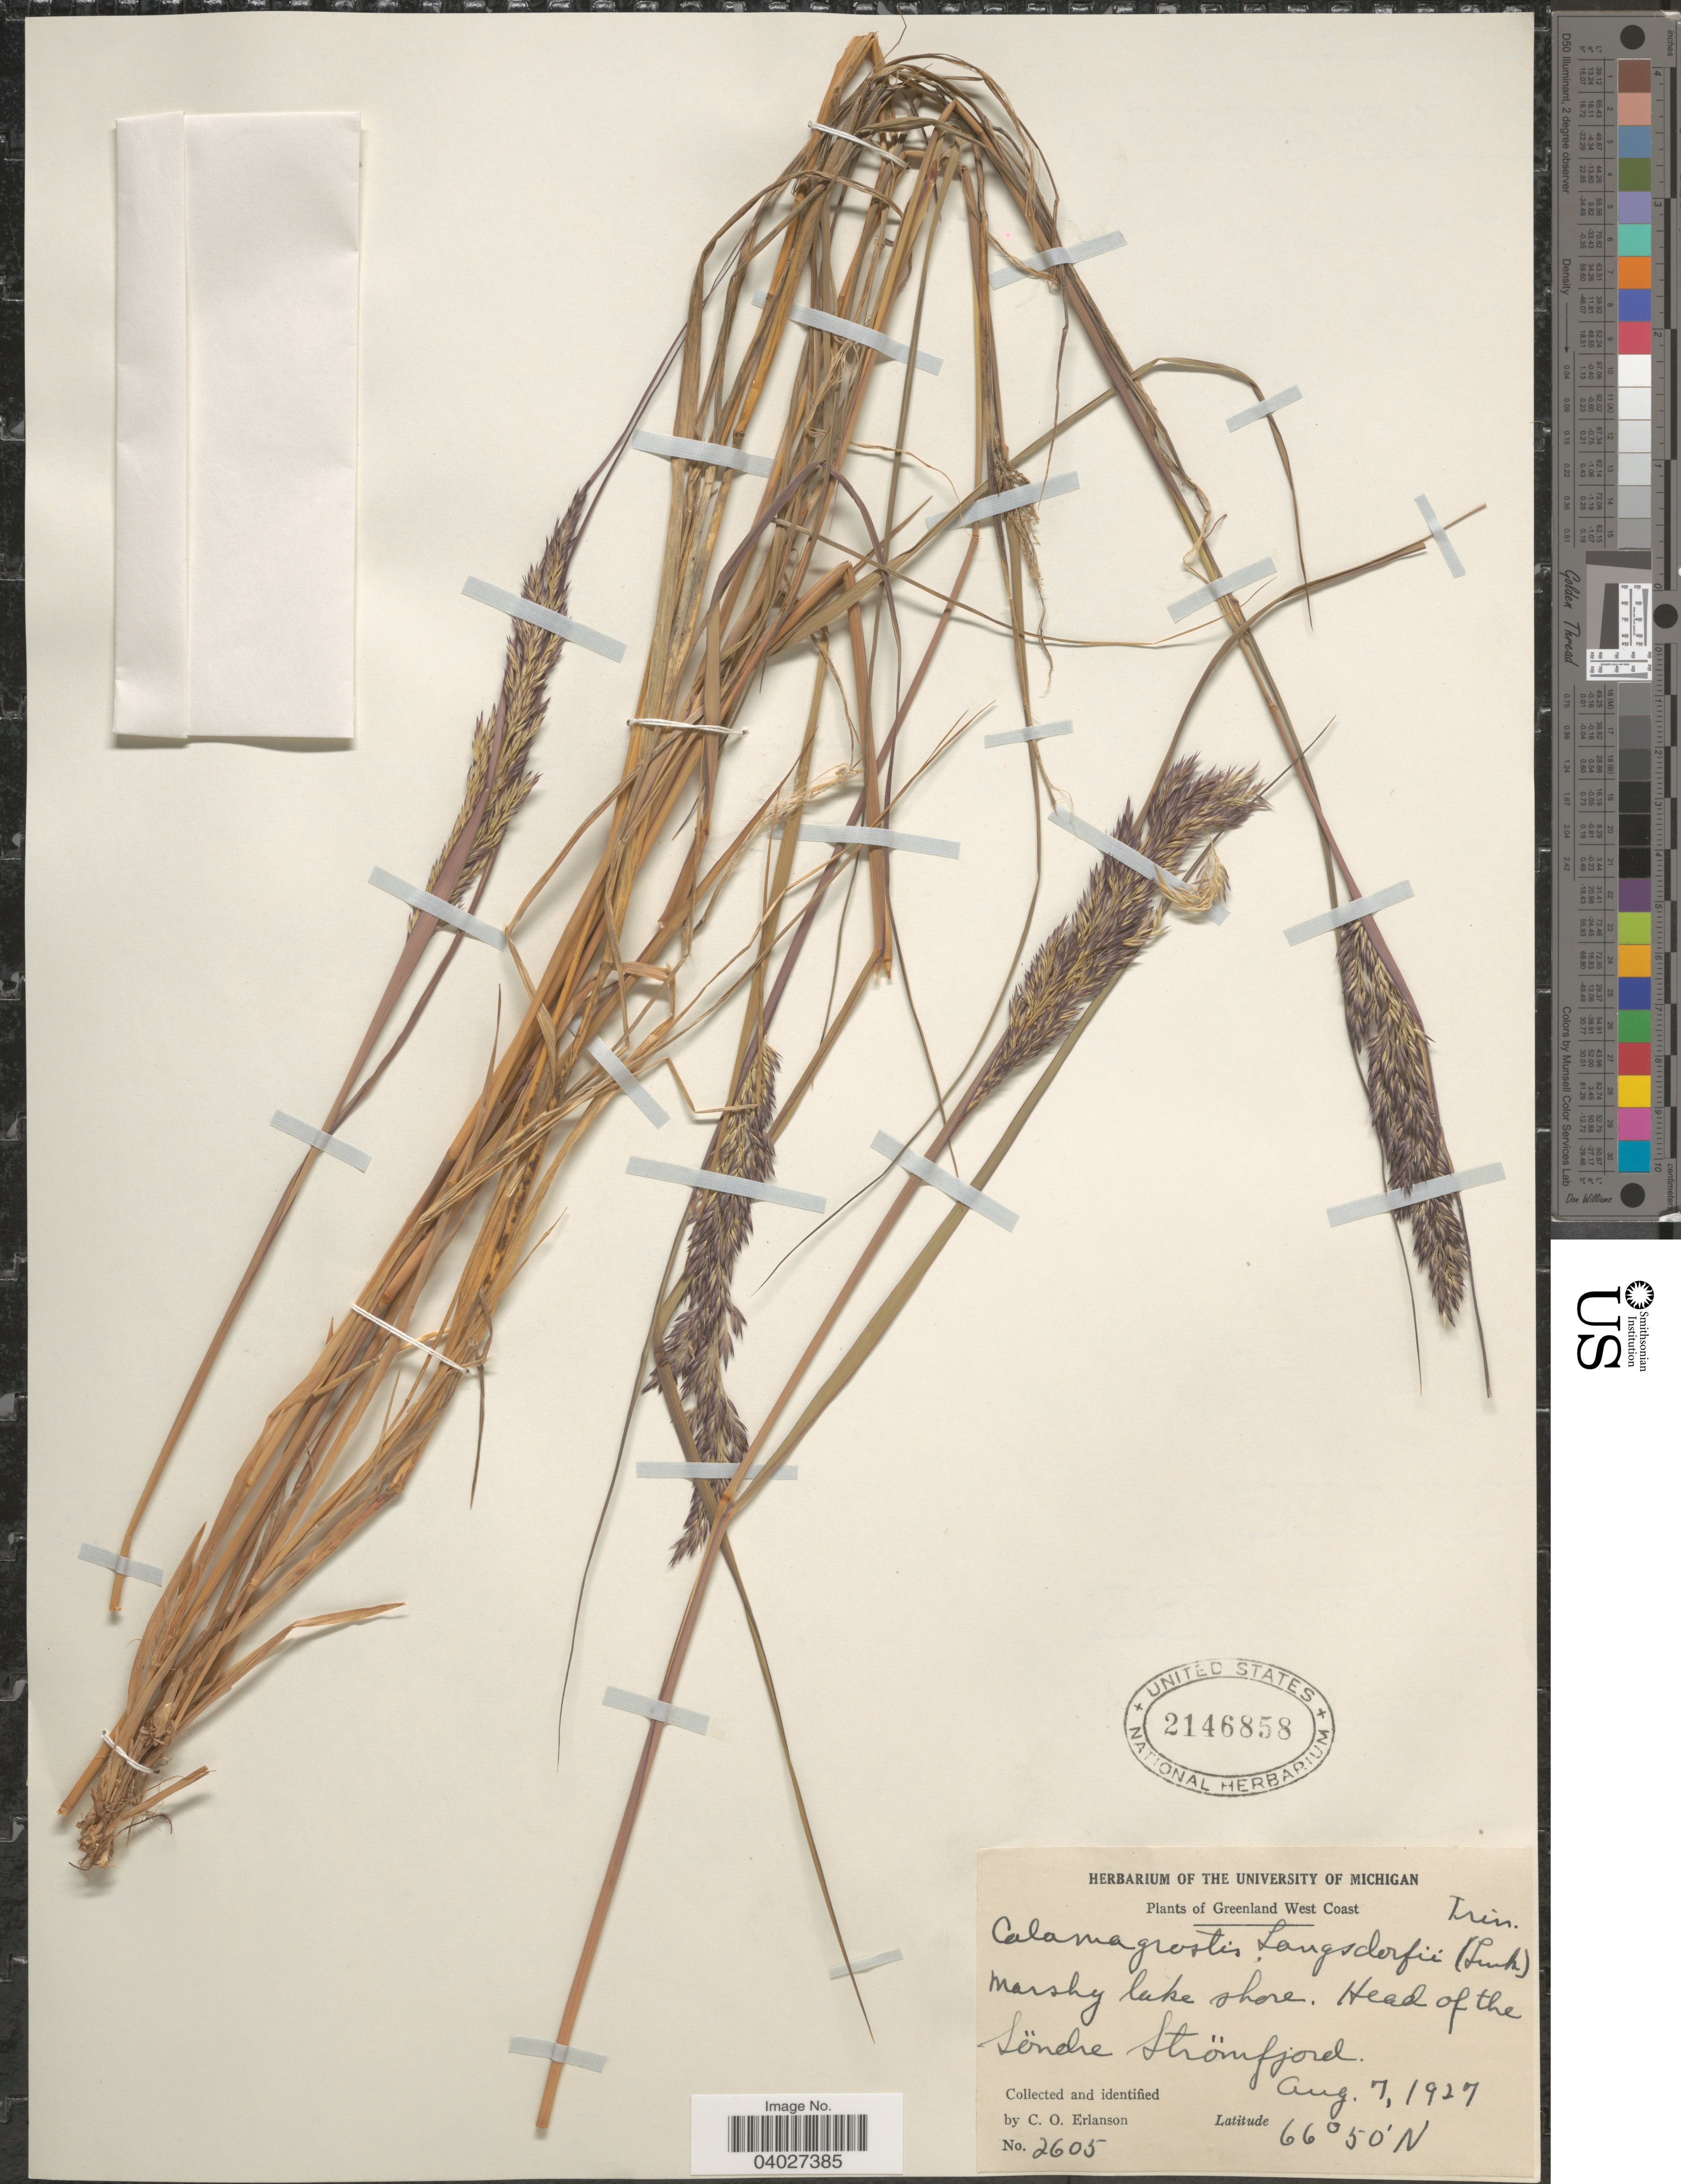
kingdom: Plantae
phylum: Tracheophyta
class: Liliopsida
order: Poales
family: Poaceae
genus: Calamagrostis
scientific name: Calamagrostis canadensis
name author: (Michx.) P. Beauv.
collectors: C. O. Erlanson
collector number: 2605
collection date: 1927-08-07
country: Greenland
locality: Greenland West Coast. Head of the Søndre Strømfjord.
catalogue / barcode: US 2146858